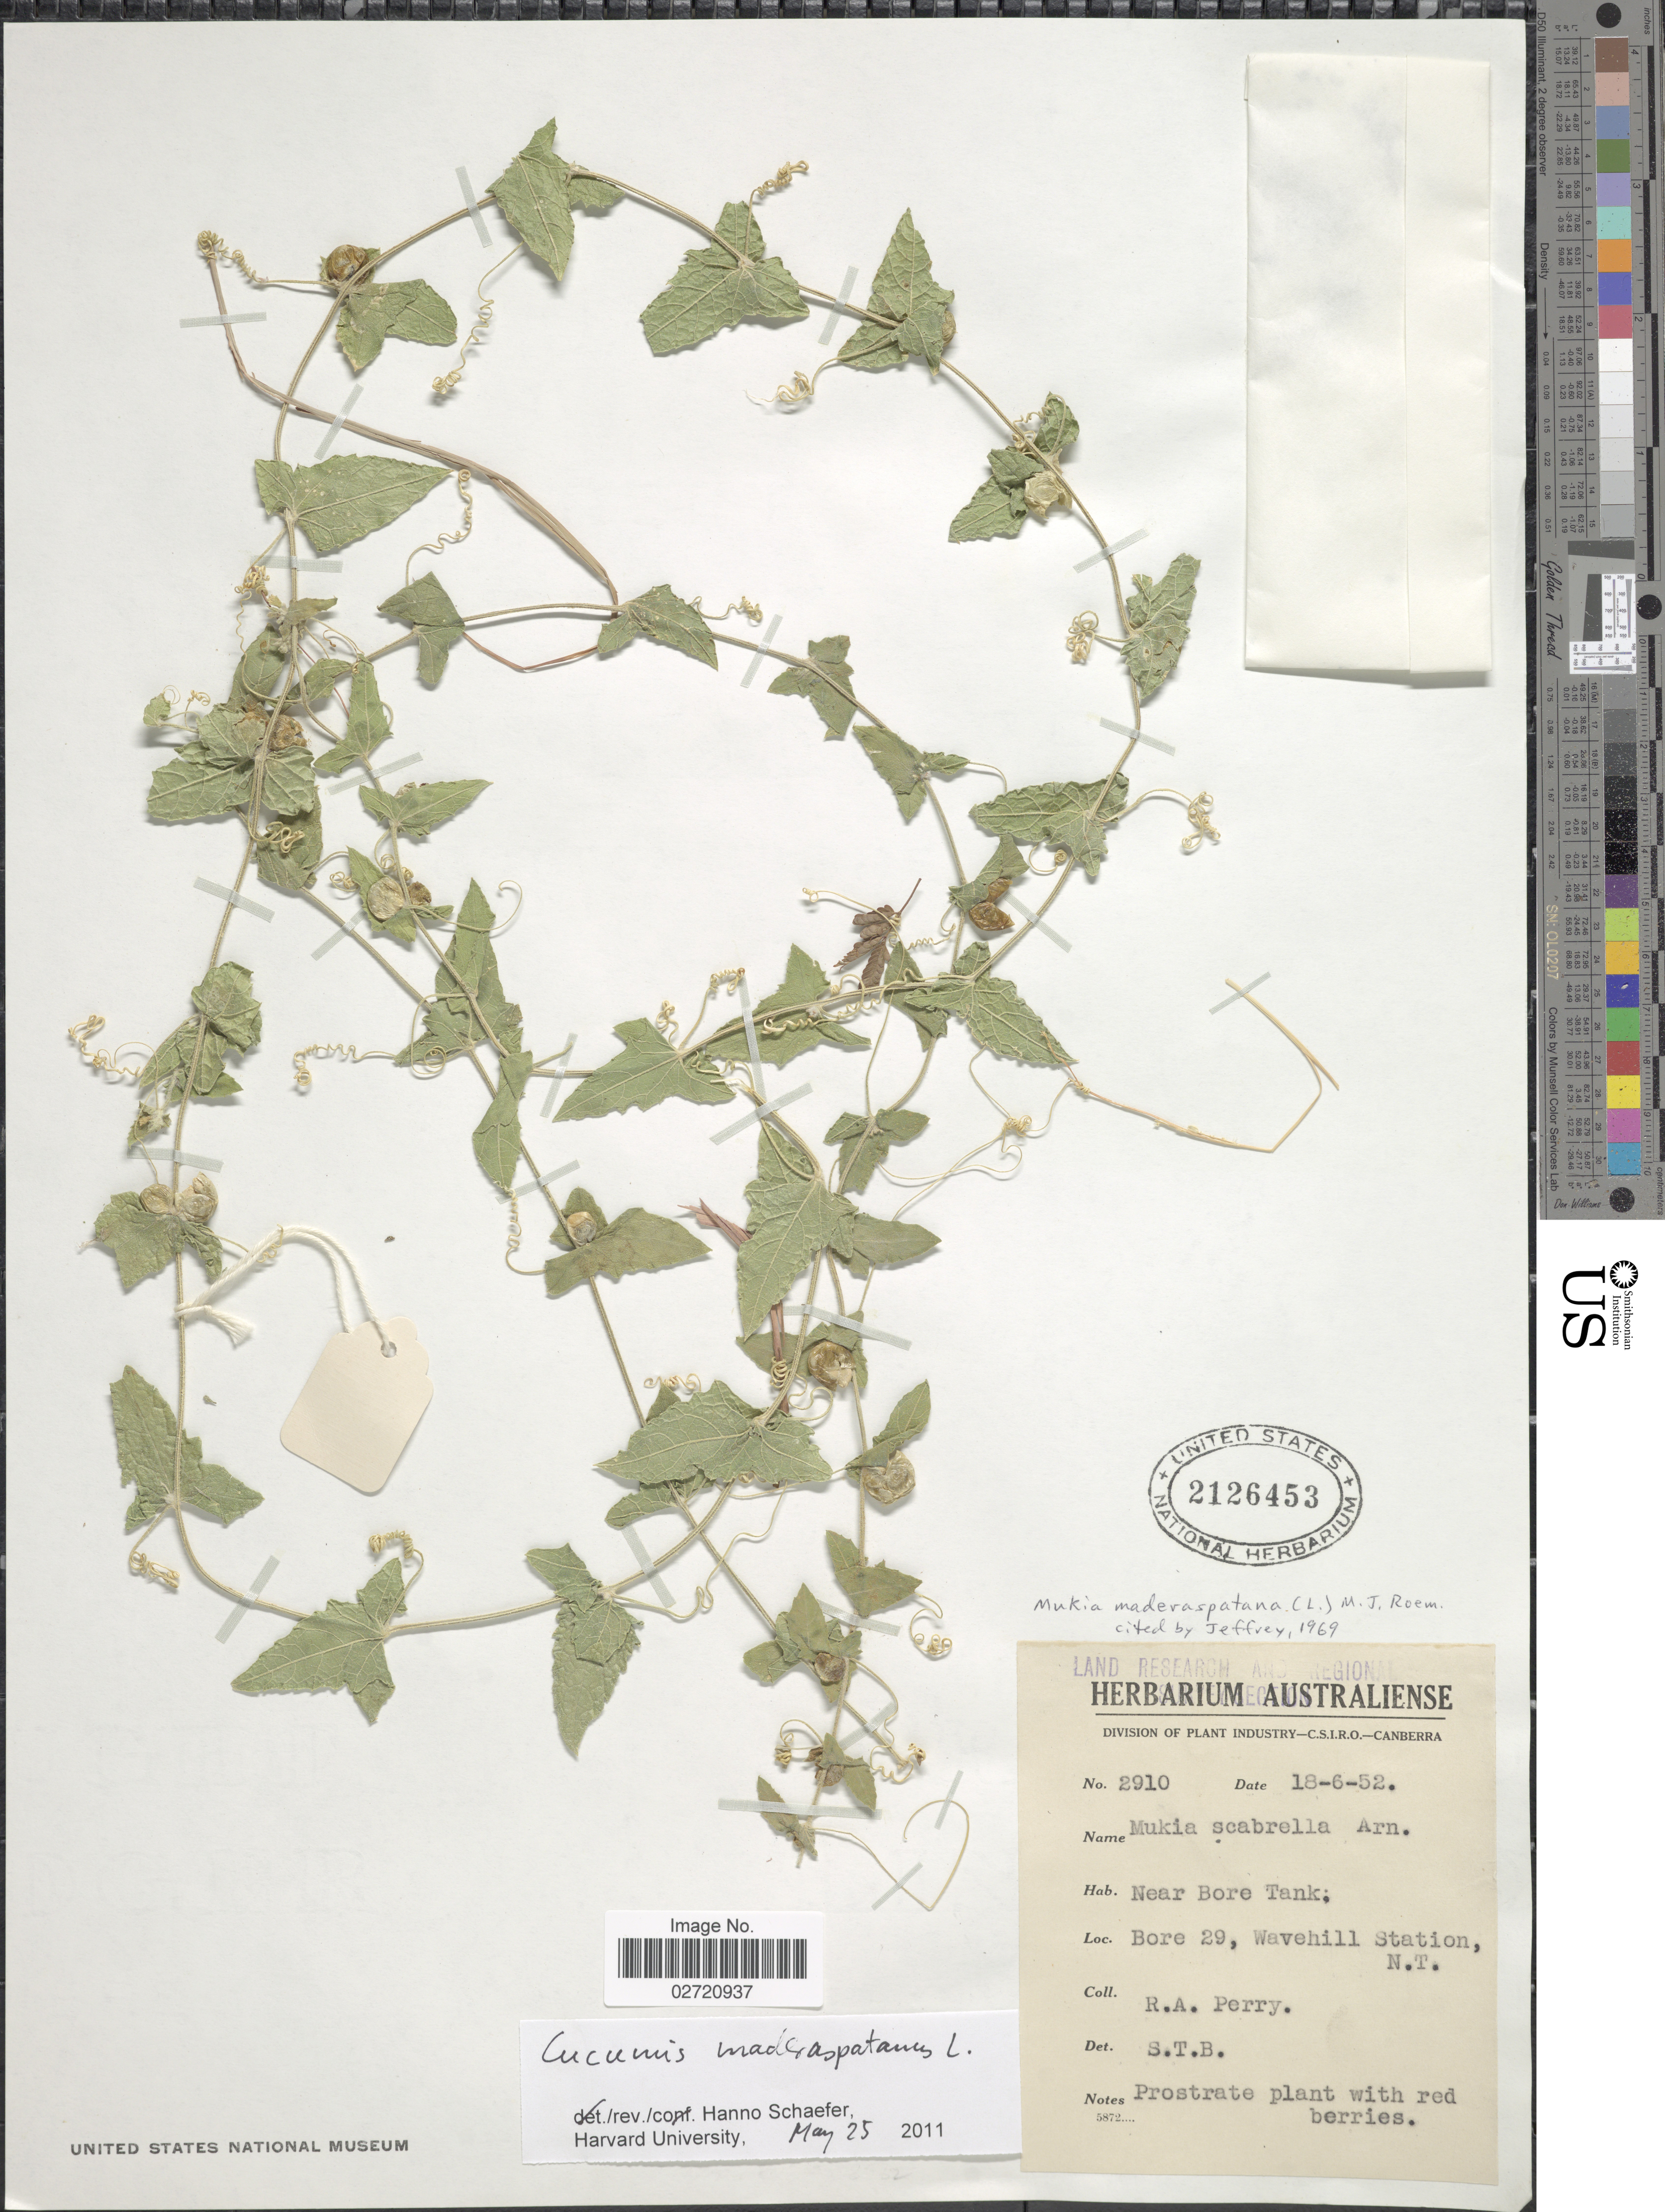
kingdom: Plantae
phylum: Tracheophyta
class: Magnoliopsida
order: Cucurbitales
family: Cucurbitaceae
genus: Cucumis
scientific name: Cucumis maderaspatanus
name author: L.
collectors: Perry, R. A.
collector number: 2910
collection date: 1952-06-18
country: Australia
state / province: Northern Territory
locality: Near Bore Tank, Bore 29, Wavehill Station, N.T.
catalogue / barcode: US 2126453